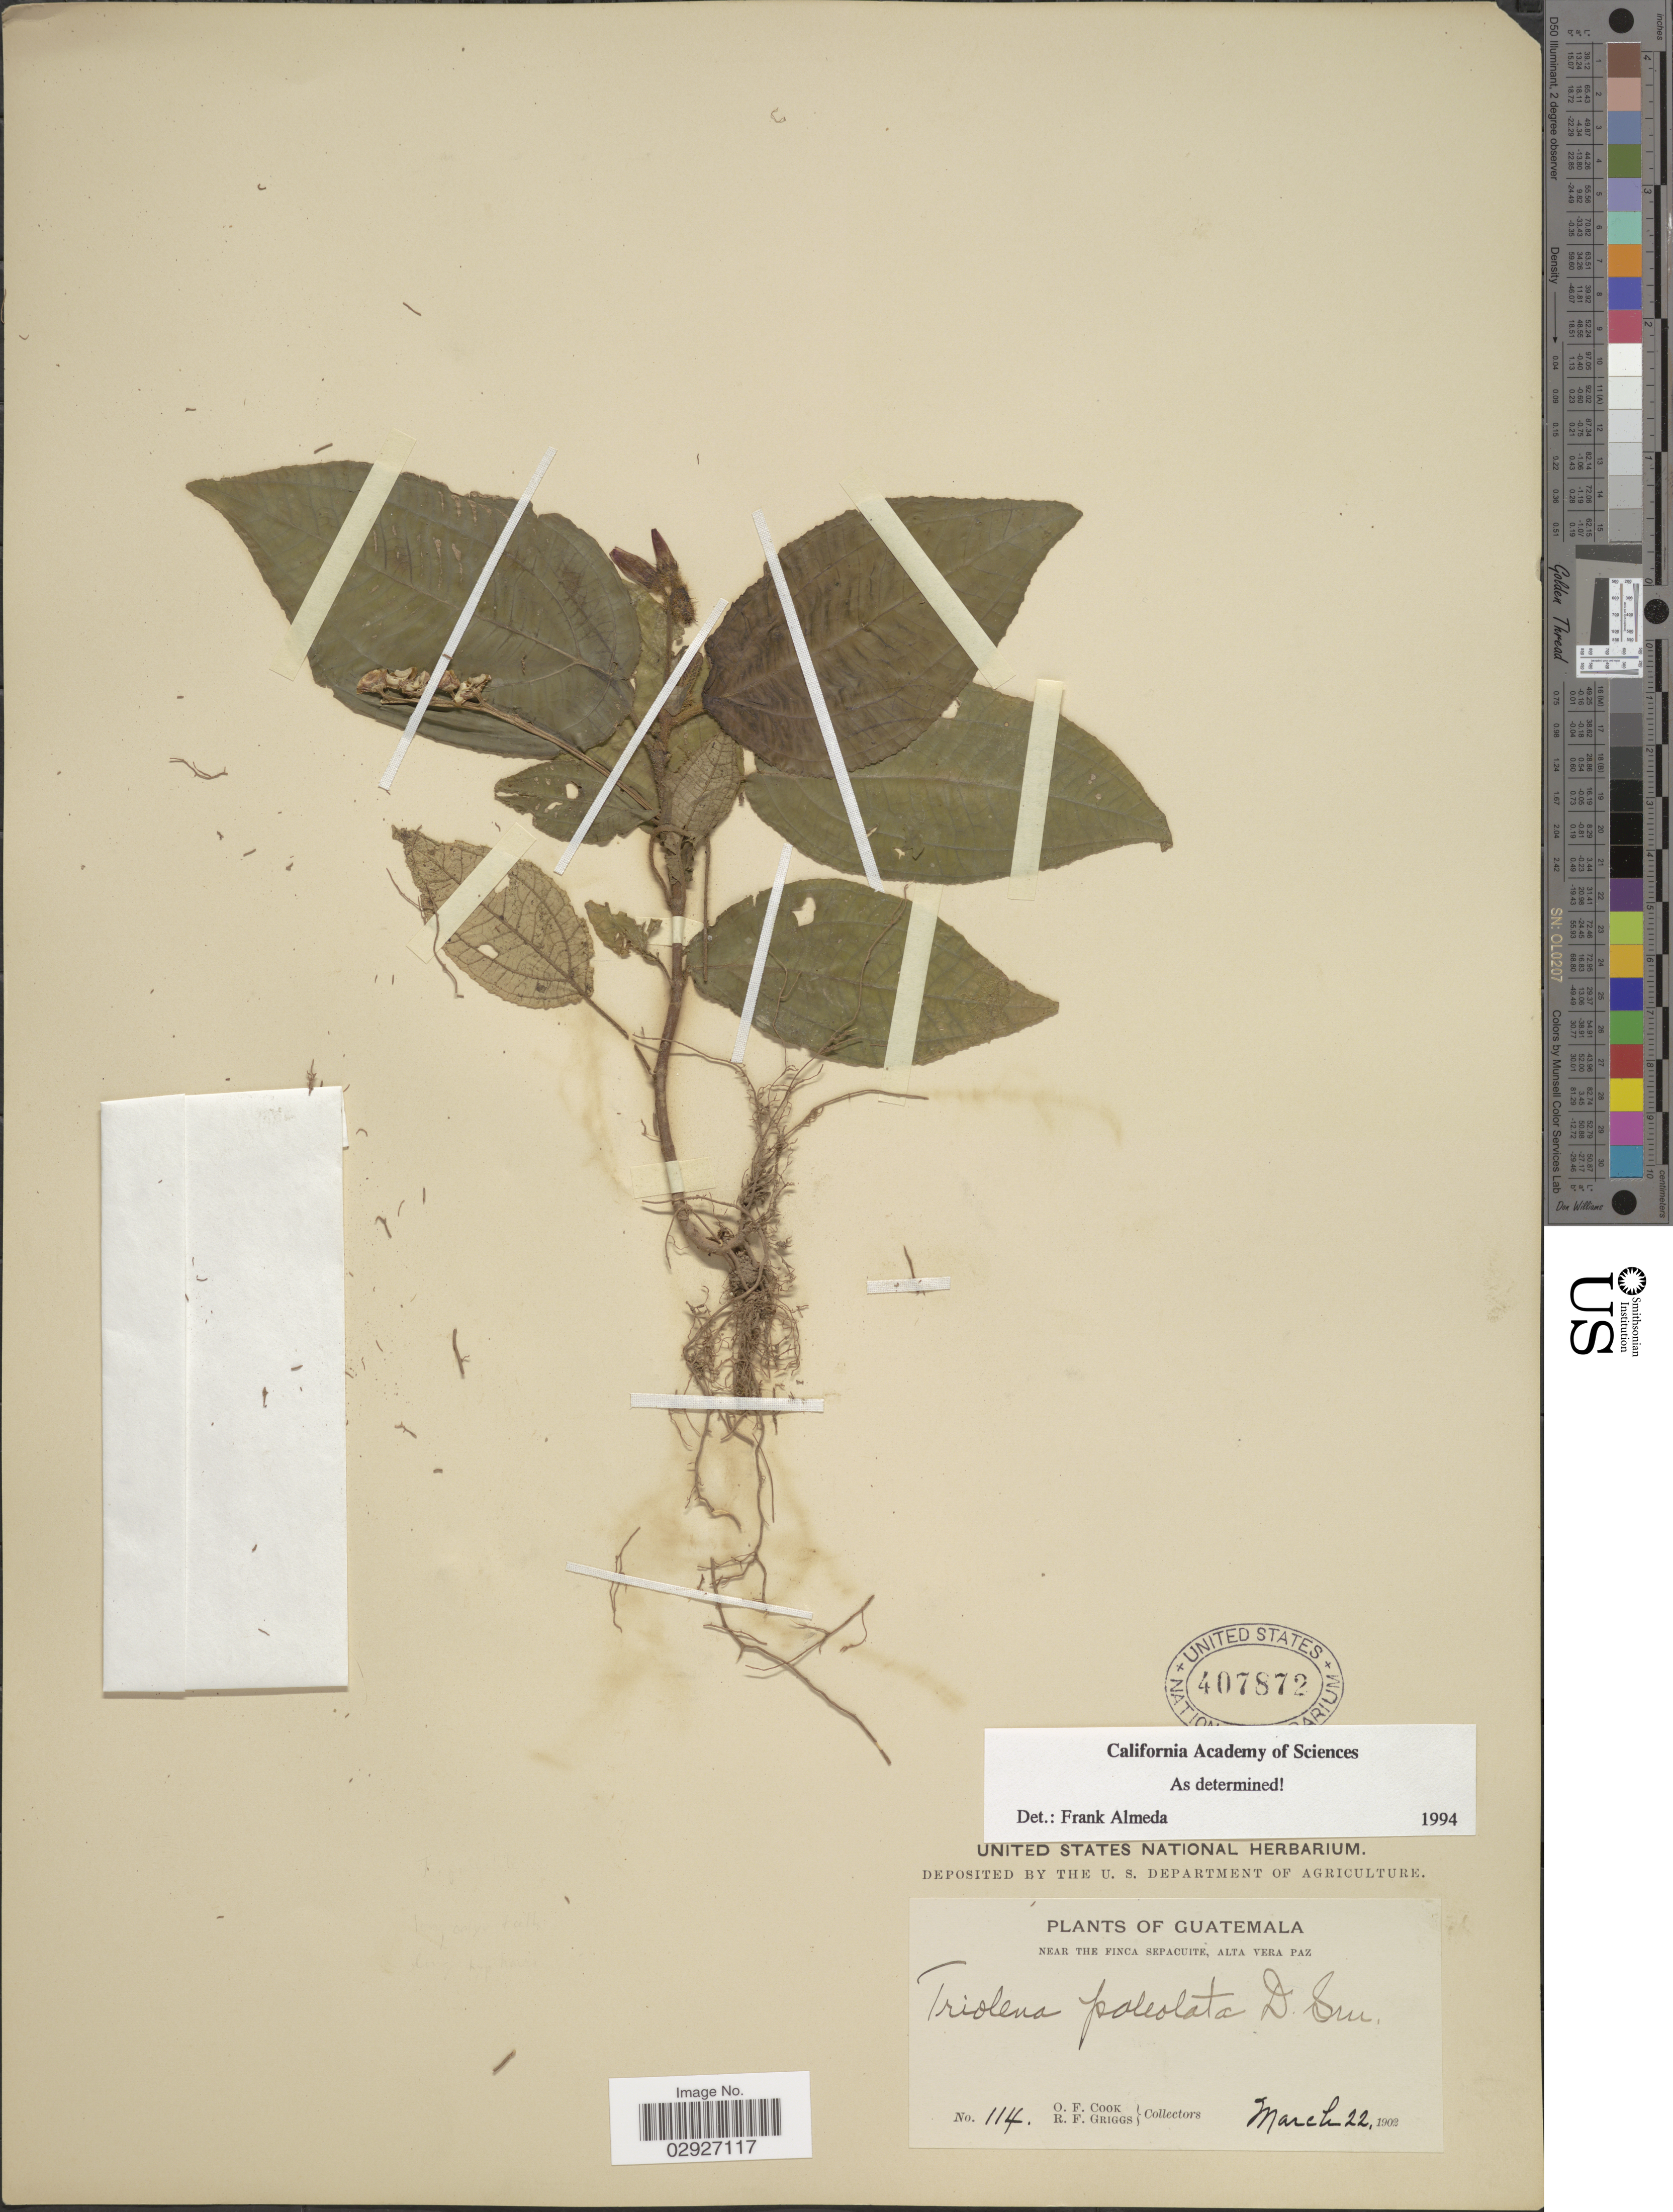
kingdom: Plantae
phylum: Tracheophyta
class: Magnoliopsida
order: Myrtales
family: Melastomataceae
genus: Triolena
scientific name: Triolena paleolata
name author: Donn. Sm.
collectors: P. C. Standley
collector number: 29172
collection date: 1923-12-31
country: Panama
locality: Along the old Las Cruces Trail, between Fort Clayton and Corozal.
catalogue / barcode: US 1218543